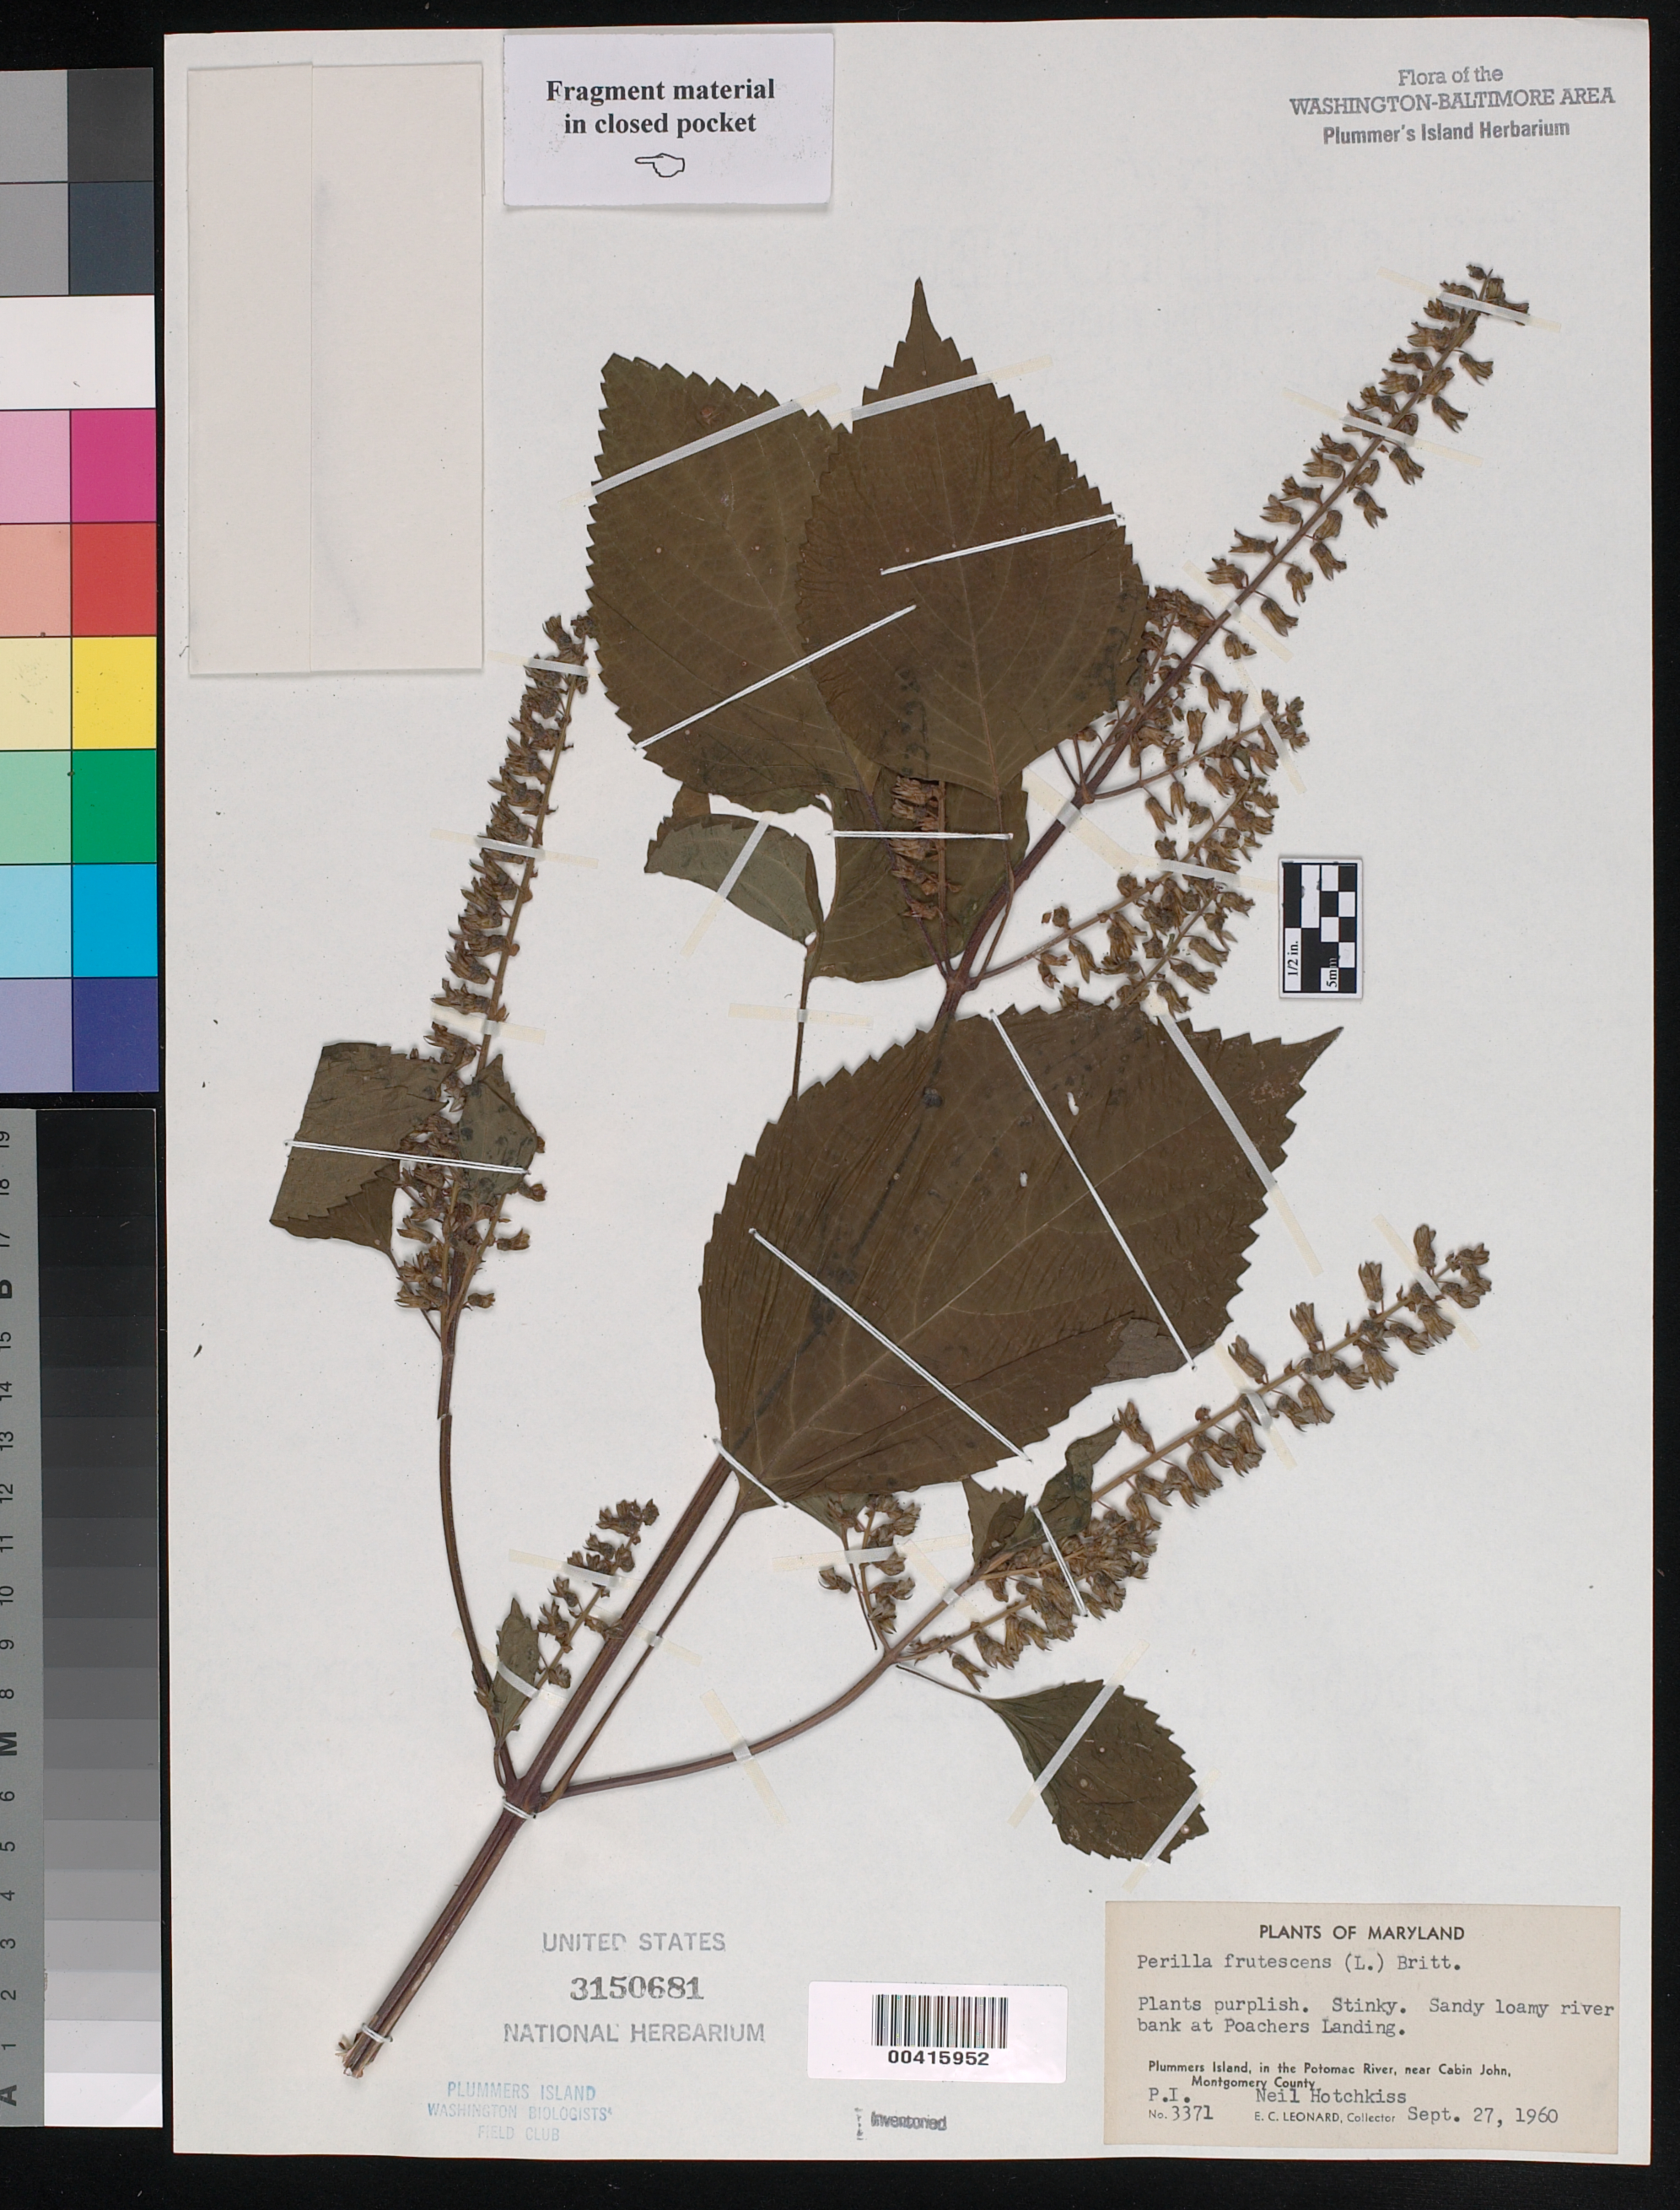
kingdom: Plantae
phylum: Tracheophyta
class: Magnoliopsida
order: Lamiales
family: Lamiaceae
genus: Perilla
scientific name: Perilla frutescens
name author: (L.) Britton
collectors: E. C. Leonard & N. Hotchkiss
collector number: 3371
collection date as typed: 27 Sep 1960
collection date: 1960-09-27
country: United States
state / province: Maryland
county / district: Montgomery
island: Plummers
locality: Plummer's Island; Poachers Landing C. & O. Canal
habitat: Sandy loamy river bank.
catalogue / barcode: US 3150681